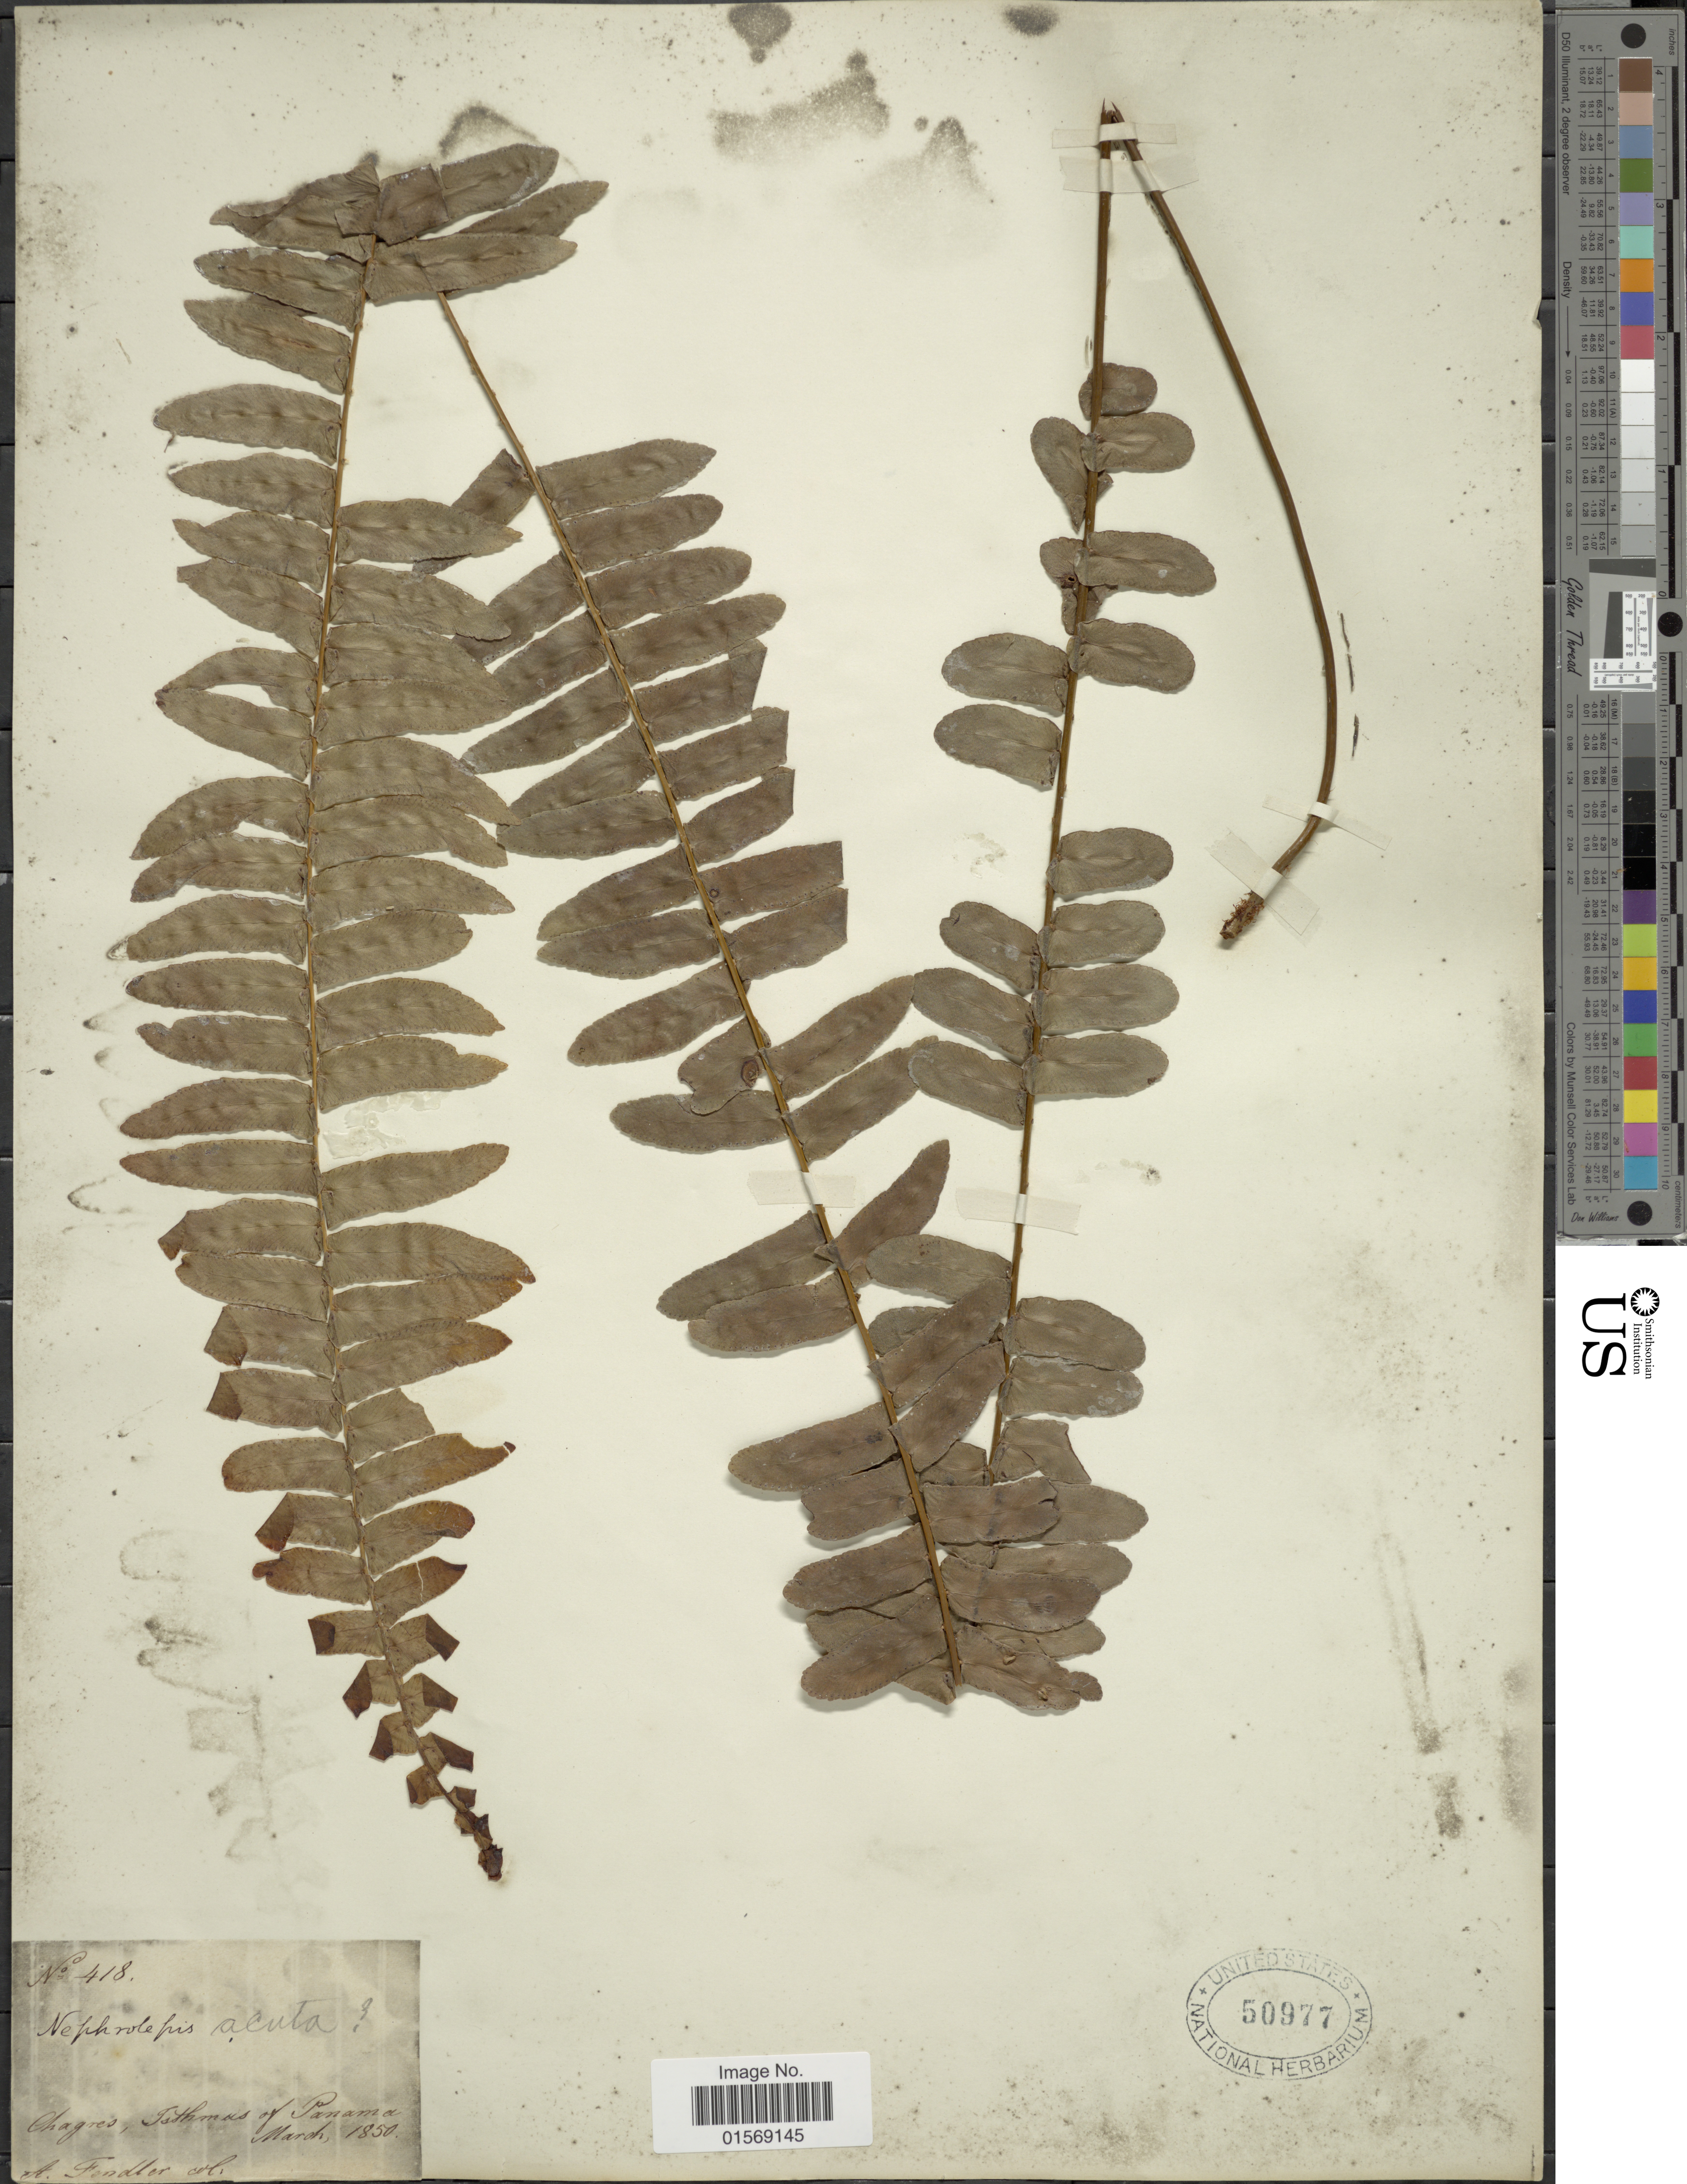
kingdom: Plantae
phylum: Tracheophyta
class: Polypodiopsida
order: Polypodiales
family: Nephrolepidaceae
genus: Nephrolepis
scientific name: Nephrolepis pendula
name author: (Raddi) J. Sm.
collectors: A. Fendler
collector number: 418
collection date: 1850-03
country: Panama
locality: Chagres, Isthmas of Panama.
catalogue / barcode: US 50977